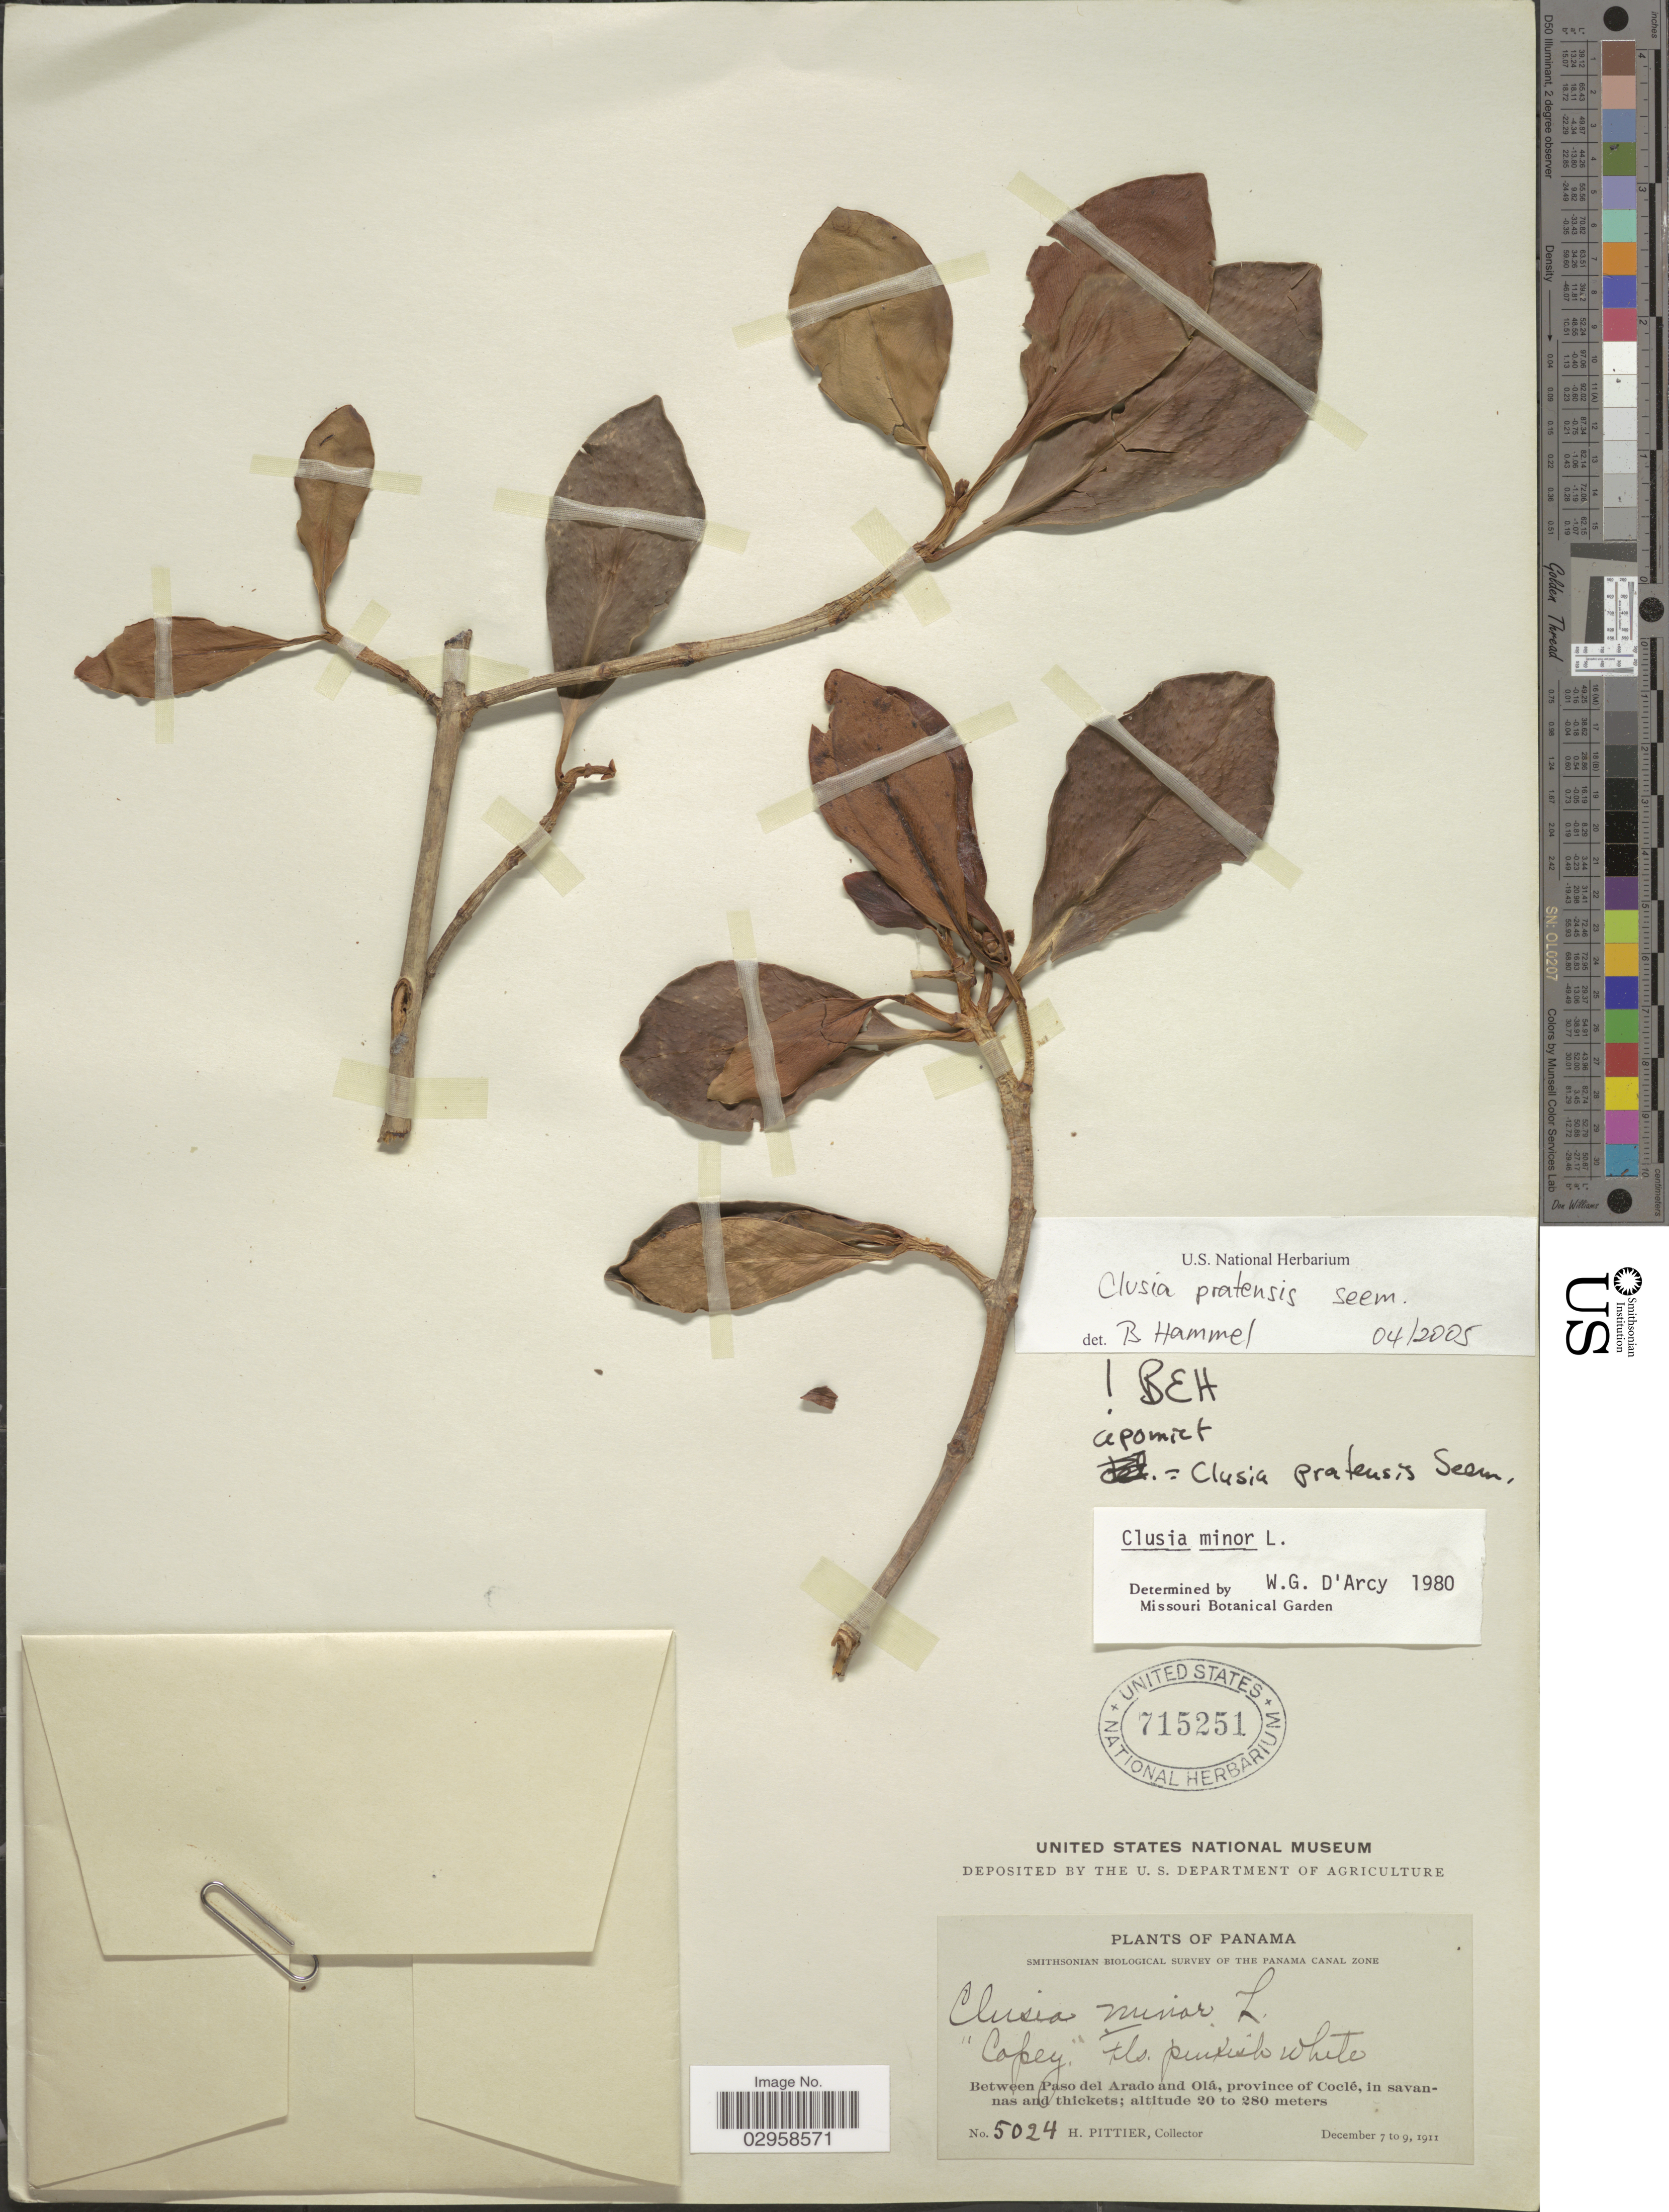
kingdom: Plantae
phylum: Tracheophyta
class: Magnoliopsida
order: Malpighiales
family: Clusiaceae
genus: Clusia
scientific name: Clusia pratensis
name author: Seem.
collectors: H. F. Pittier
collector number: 5024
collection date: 1911-12-07/1911-12-09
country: Panama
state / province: Coclé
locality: Between Paso del Arado and Olá.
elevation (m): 20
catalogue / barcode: US 715251